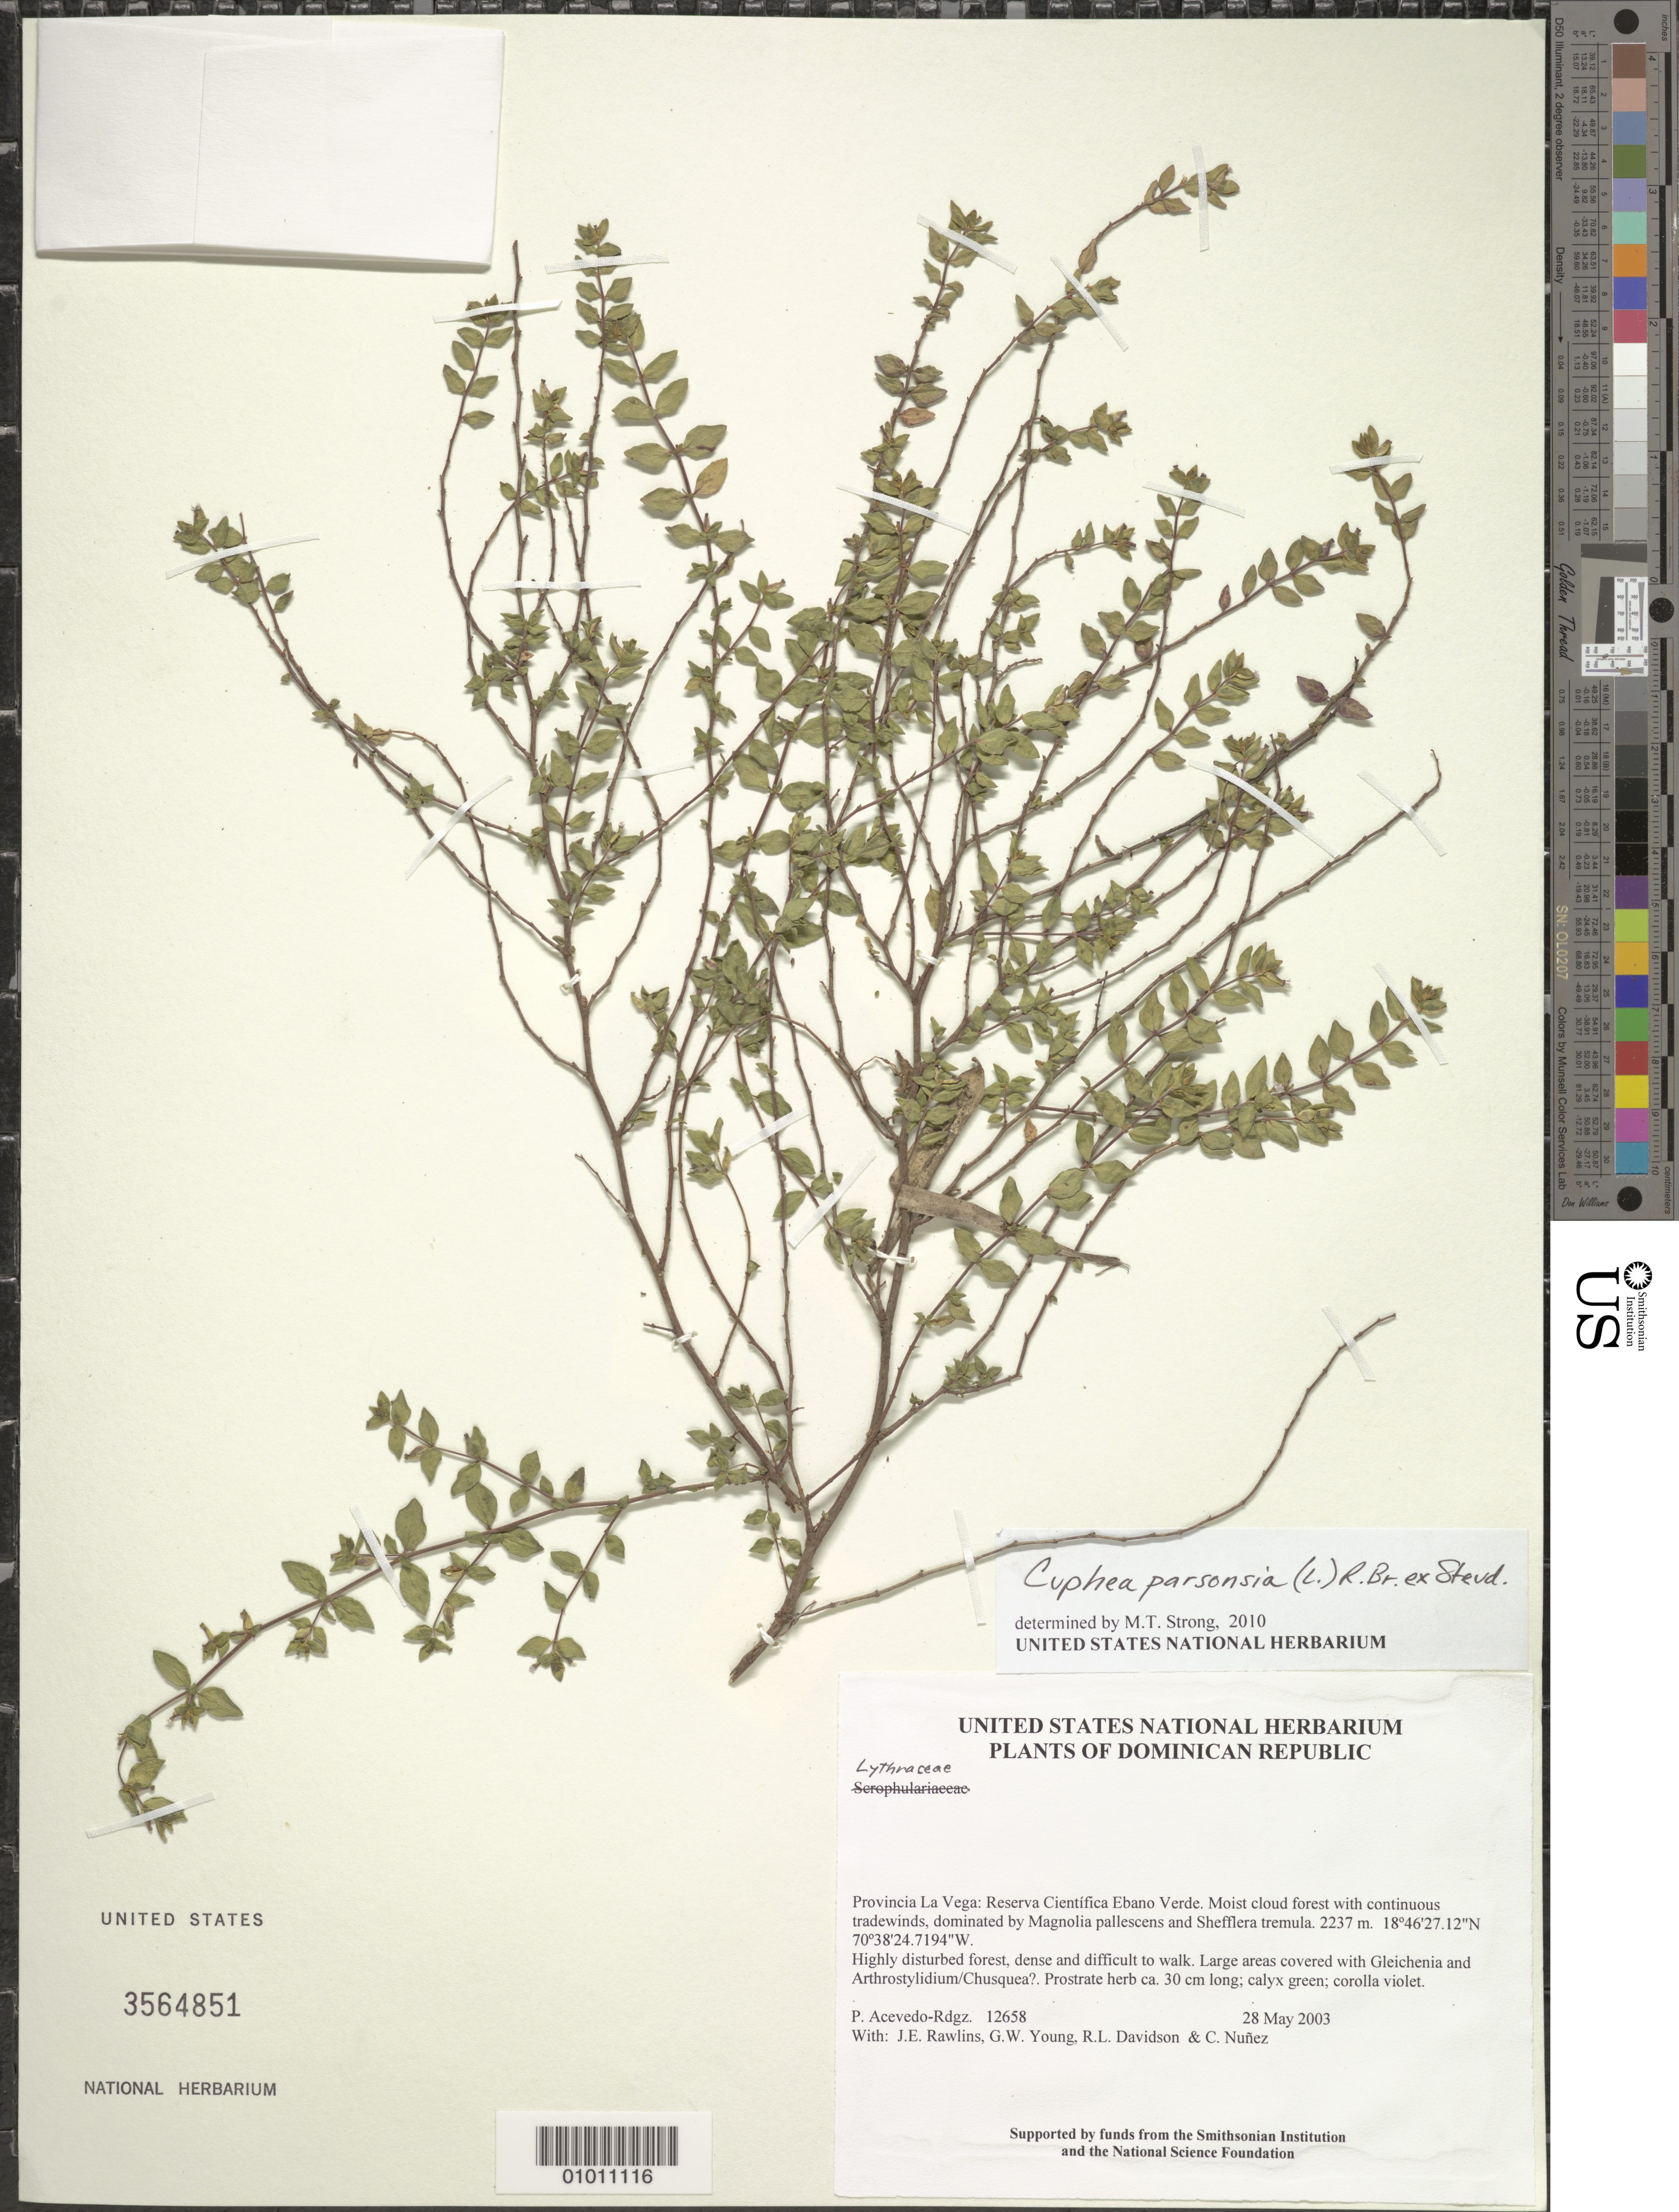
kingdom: Plantae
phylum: Tracheophyta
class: Magnoliopsida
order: Myrtales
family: Lythraceae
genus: Cuphea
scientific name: Cuphea parsonsia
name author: (L.) R. Br. ex Steud.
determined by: Strong, M. T., (US), Smithsonian Institution - National Museum of Natural History (UNITED STATES)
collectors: P. Acevedo-Rodr., J. Rawlins, G. Young, R. Davidson & C. Nunez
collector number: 12658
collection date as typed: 28 May 2003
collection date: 2003-05-28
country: Dominican Republic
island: Hispaniola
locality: Provincia La Vega: Reserva Científica Ebano Verde. Moist cloud forest with continuous tradewinds, dominated by Magnolia pallescens and Shefflera tremula.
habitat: Highly disturbed forest, dense and difficult to walk. Large areas covered with Gleichenia and Arthrostylidium/Chusquea?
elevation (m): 2237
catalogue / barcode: US 3564851